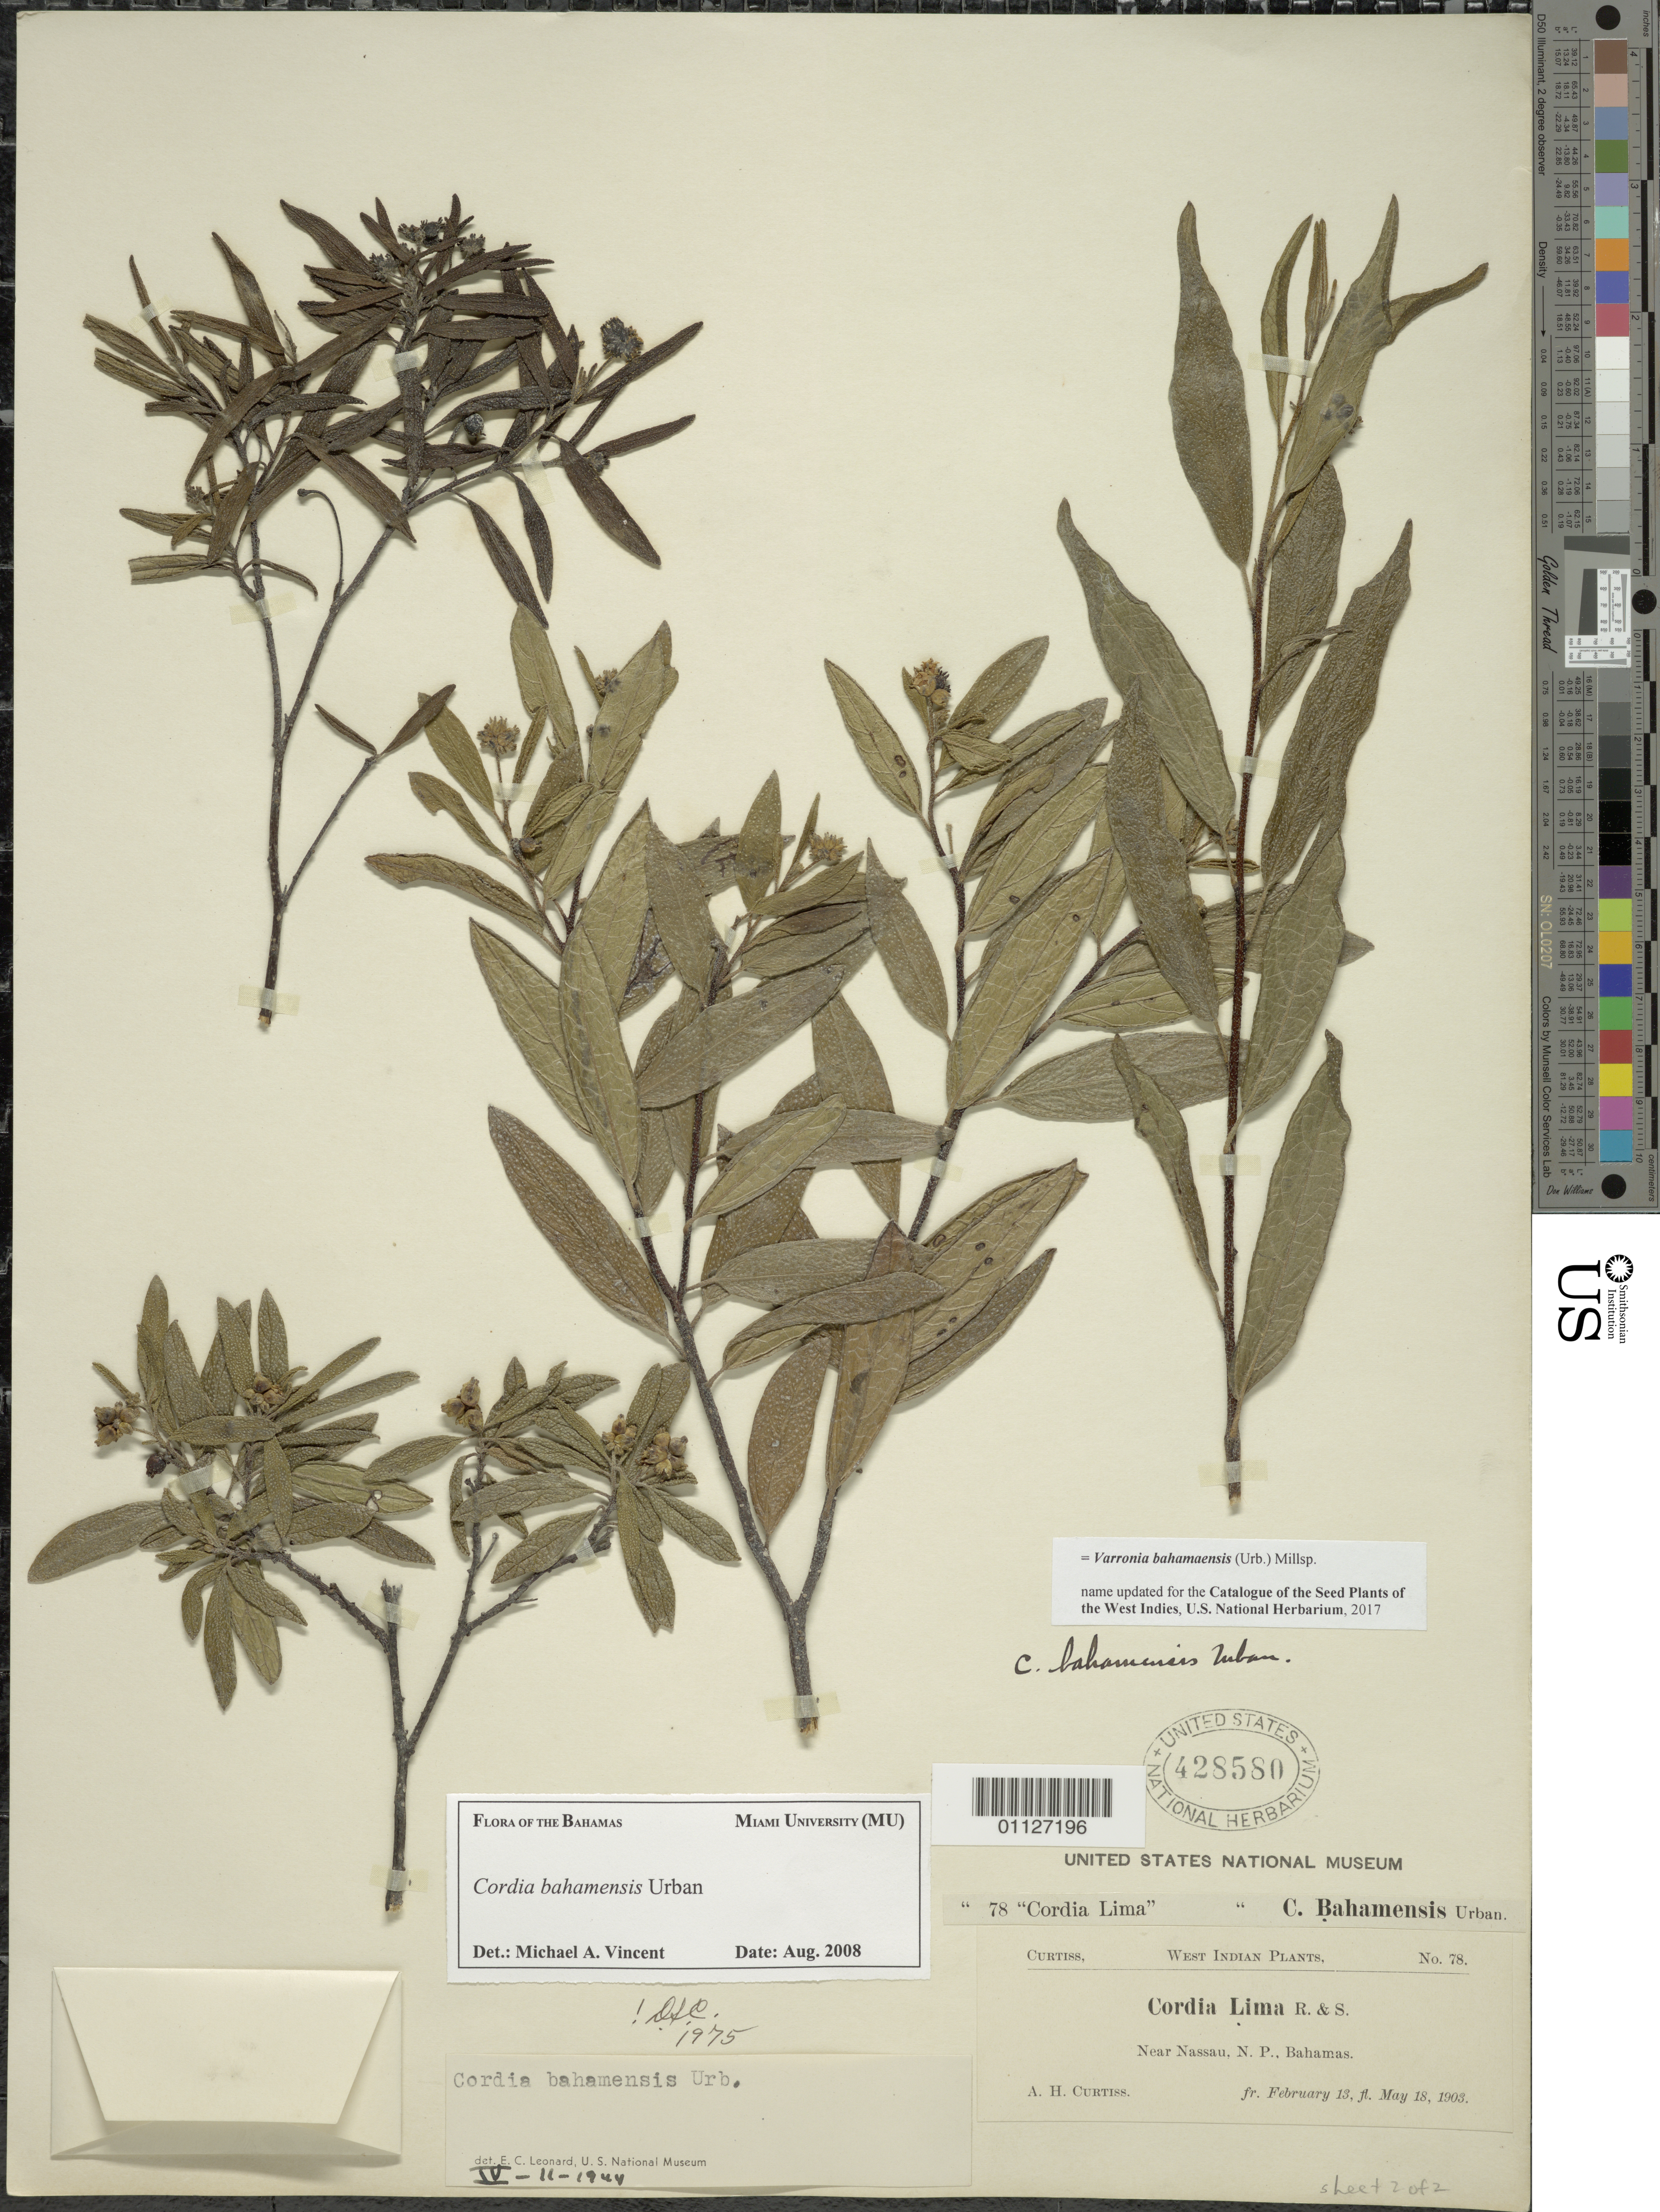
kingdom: Plantae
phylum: Tracheophyta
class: Magnoliopsida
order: Boraginales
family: Cordiaceae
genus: Varronia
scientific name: Varronia bahamensis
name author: (Urb.) Millsp.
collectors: A. H. Curtiss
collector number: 78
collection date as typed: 13 Feb 1903 to 18 Mar 1903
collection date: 1903-02-13/1903-03-18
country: Bahamas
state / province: New Providence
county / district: Nassau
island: New Providence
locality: Near Nassau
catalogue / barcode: US 428580